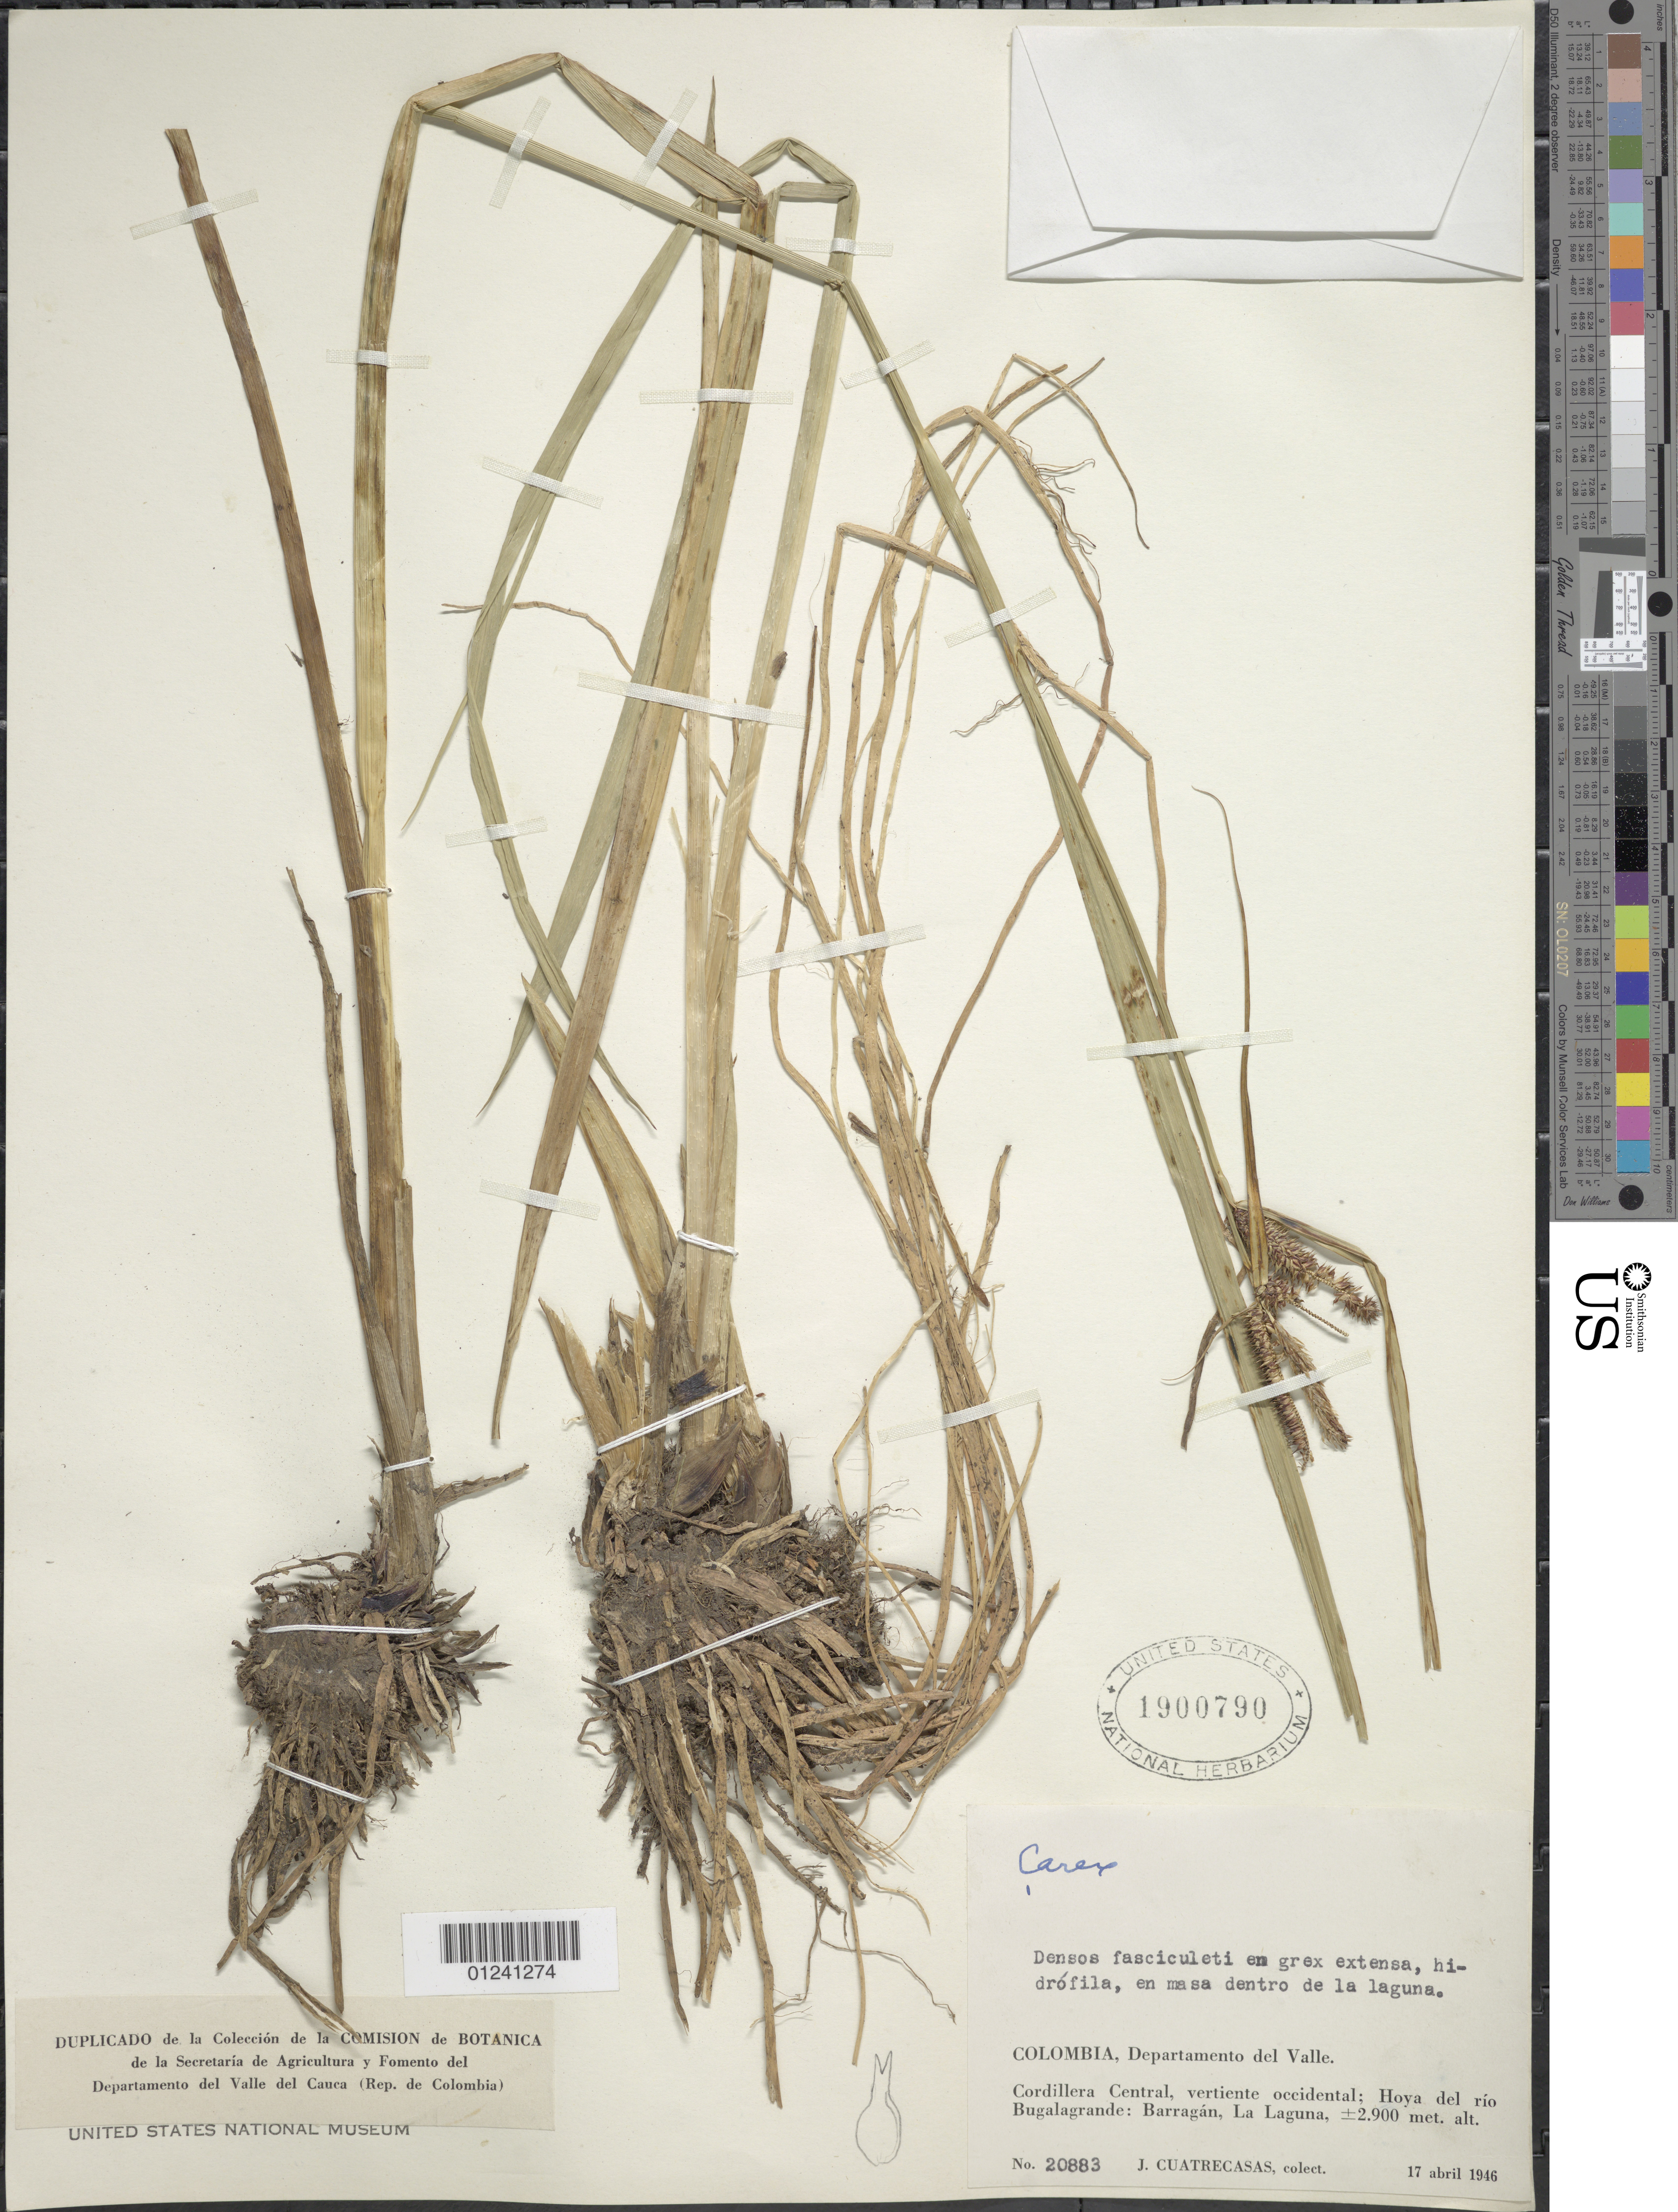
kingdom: Plantae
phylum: Tracheophyta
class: Liliopsida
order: Poales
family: Cyperaceae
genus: Carex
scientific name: Carex acutata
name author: Boott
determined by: Jiménez-Mejías, P.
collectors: J. Cuatrecasas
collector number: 20883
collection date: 1946-04-17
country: Colombia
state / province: Valle del Cauca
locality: Cordillera Central, vertiente occidental; Hoya del rio Bugalagrande: Barragan, La Laguna.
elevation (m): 2900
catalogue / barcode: US 1900790